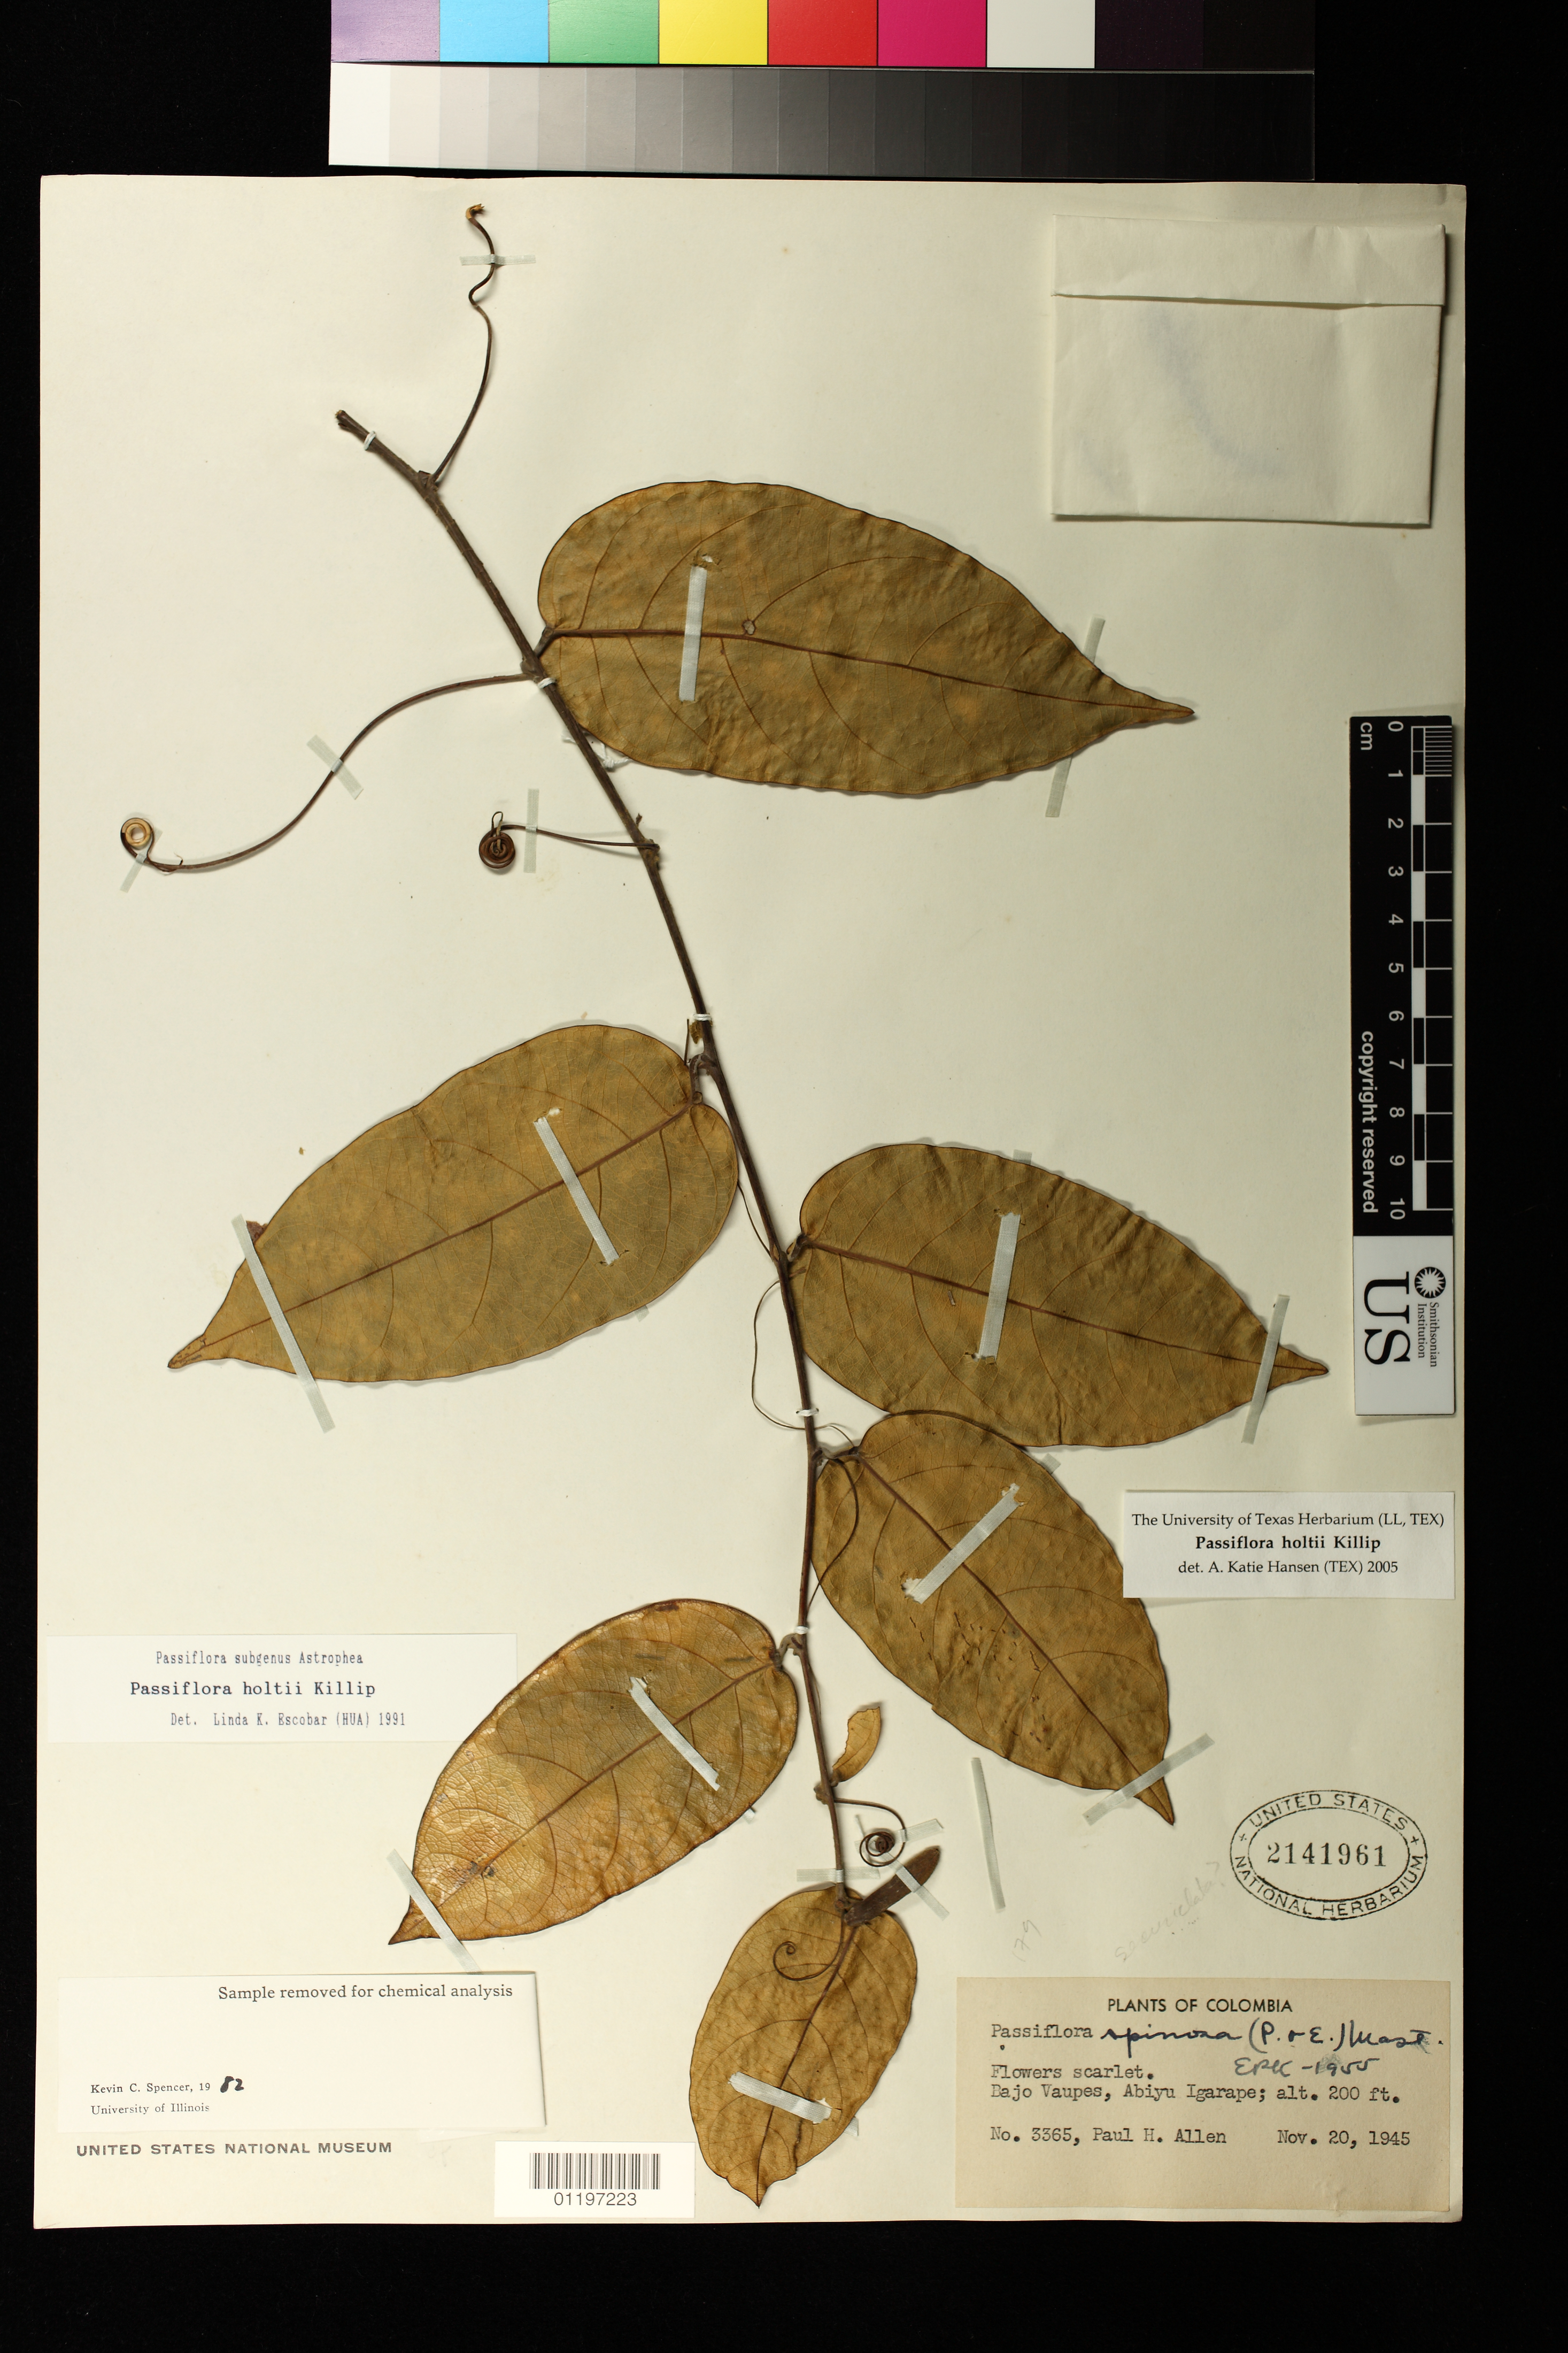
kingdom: Plantae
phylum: Tracheophyta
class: Magnoliopsida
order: Malpighiales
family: Passifloraceae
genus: Passiflora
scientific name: Passiflora holtii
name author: Killip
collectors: P. H. Allen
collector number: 3365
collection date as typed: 20 Nov 1945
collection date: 1945-11-20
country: Colombia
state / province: Vaupés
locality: Bajo Vaupes, Abiyu Igarape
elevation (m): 61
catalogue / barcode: US 2141961